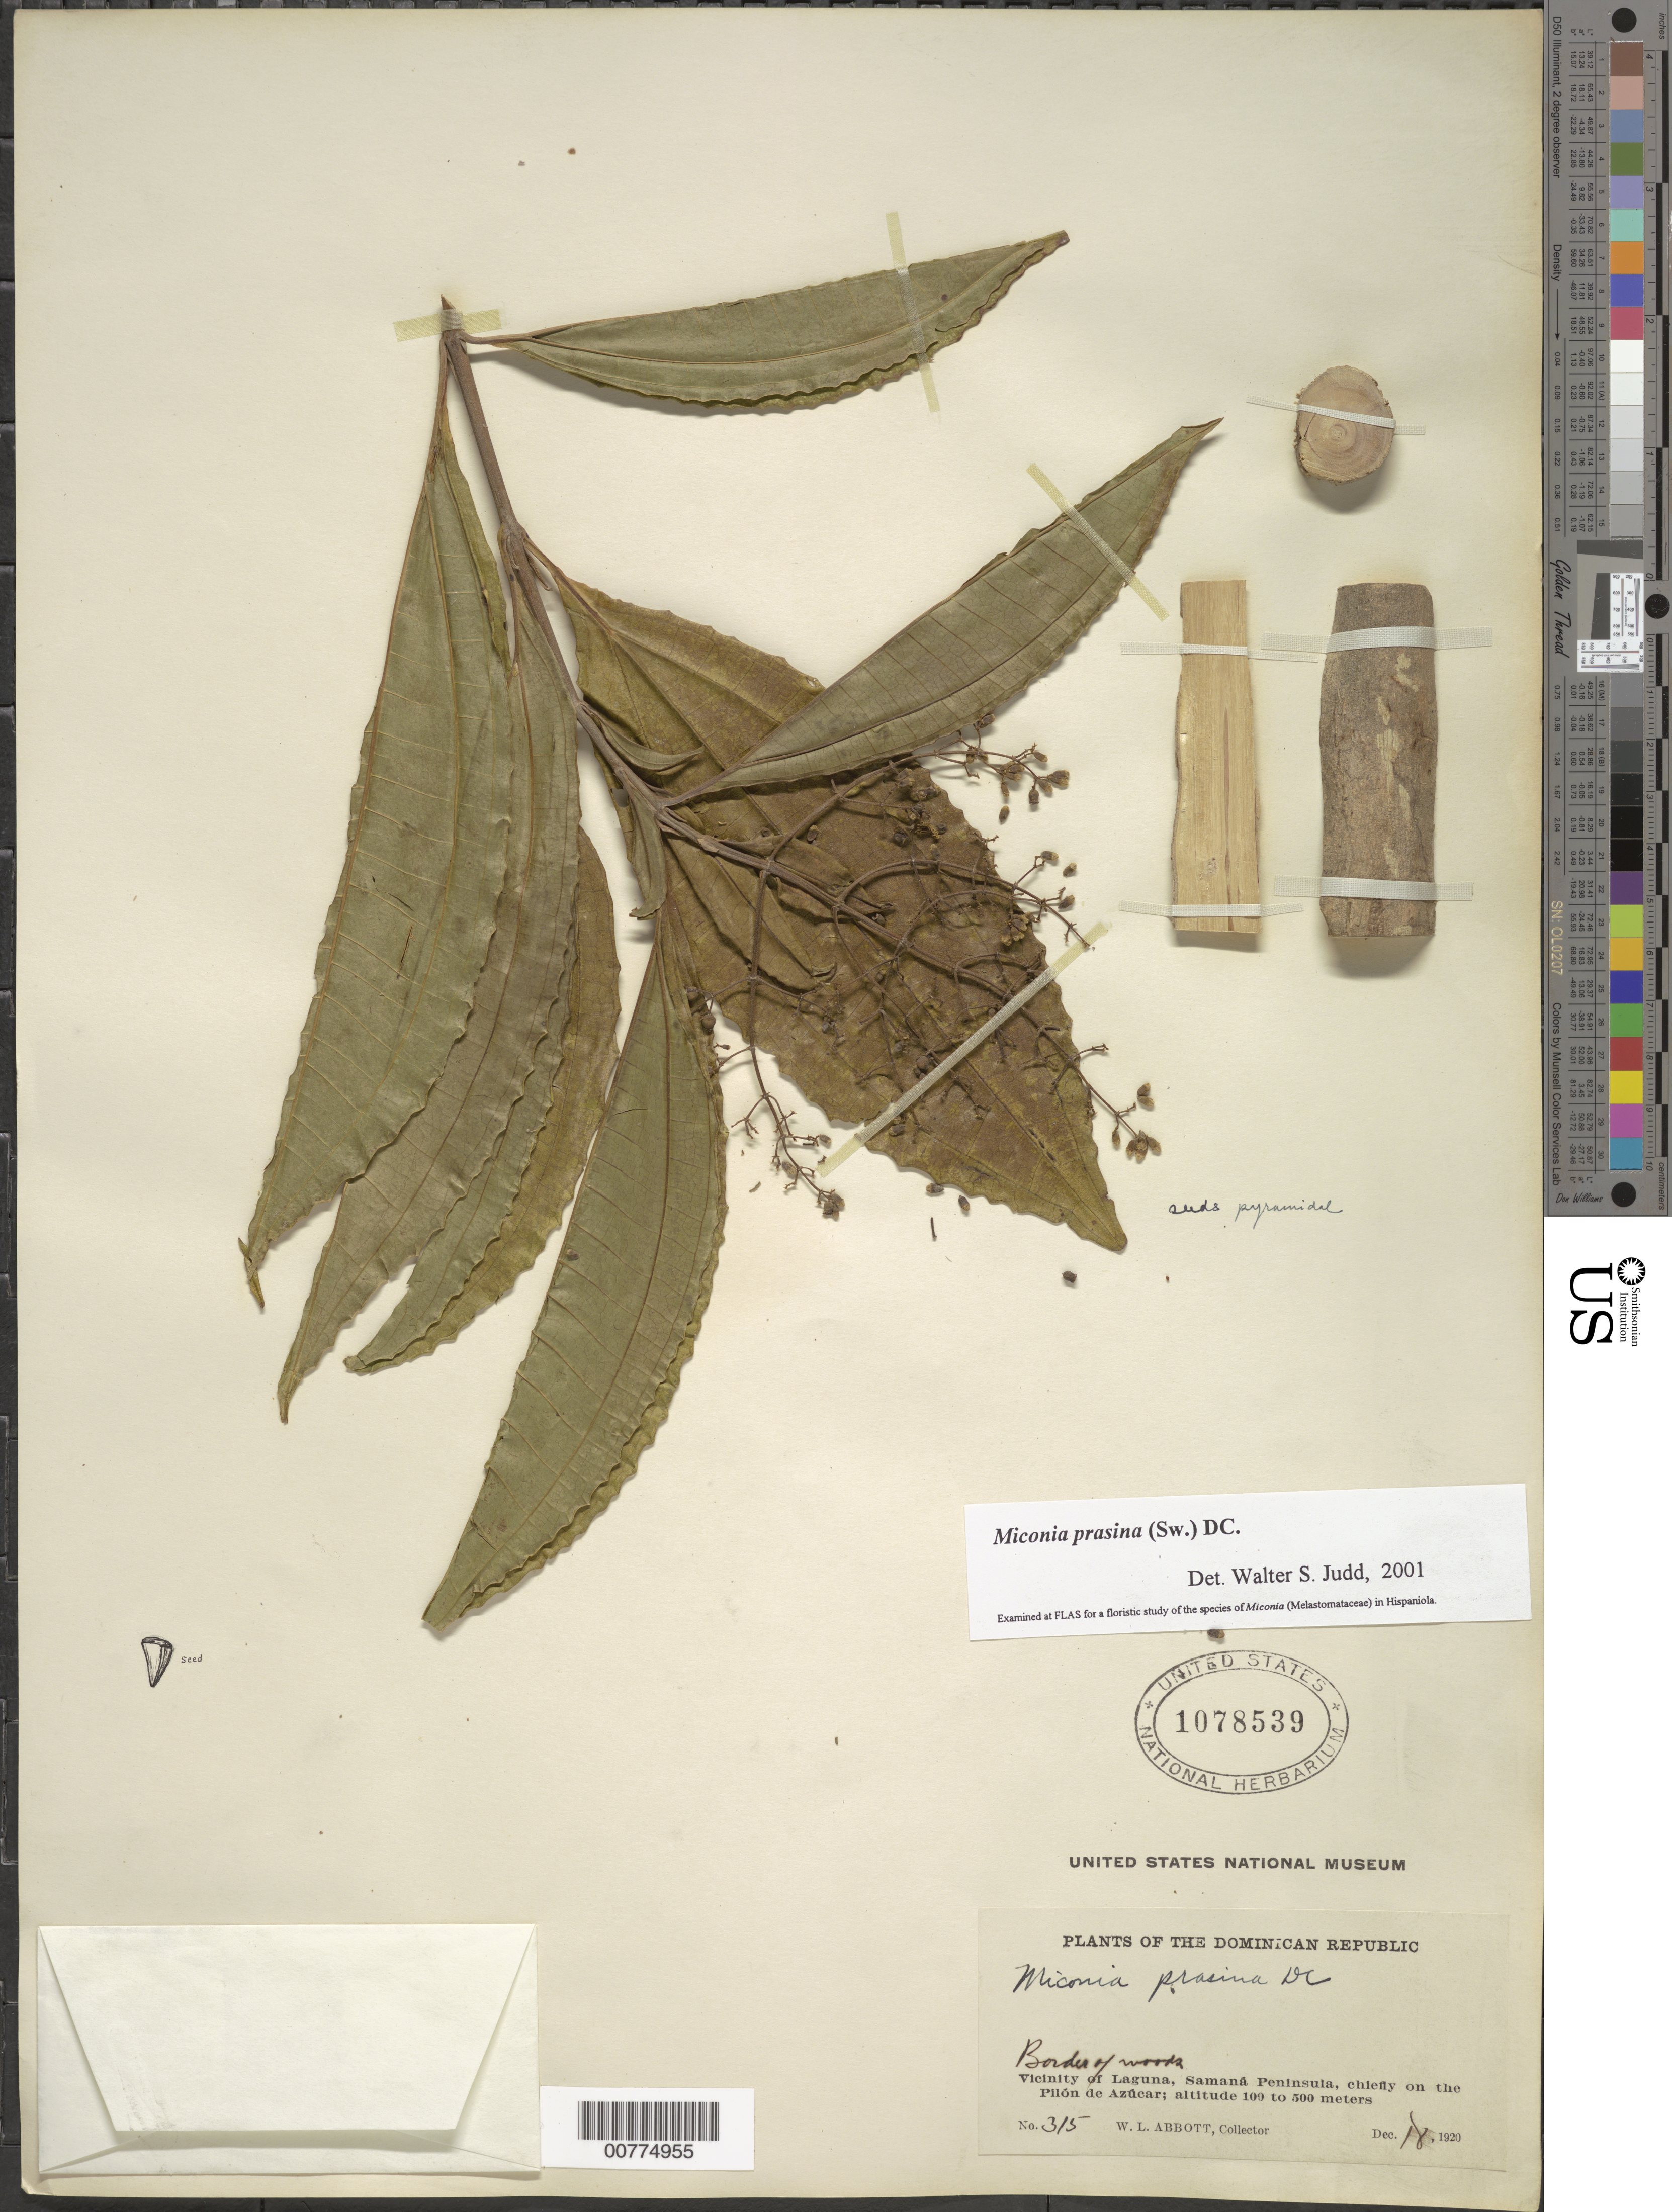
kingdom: Plantae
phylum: Tracheophyta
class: Magnoliopsida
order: Myrtales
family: Melastomataceae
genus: Miconia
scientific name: Miconia prasina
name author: (Sw.) DC.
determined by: Judd, Walter S.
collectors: W. L. Abbott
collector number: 315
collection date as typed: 18 Dec 1920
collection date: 1920-12-18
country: Dominican Republic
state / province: Samana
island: Hispaniola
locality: Samaná Peninsula, vicinity of Laguna, Chiefly on the Pilón de Azúcar.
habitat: Border of woods.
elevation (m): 100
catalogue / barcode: US 1078539